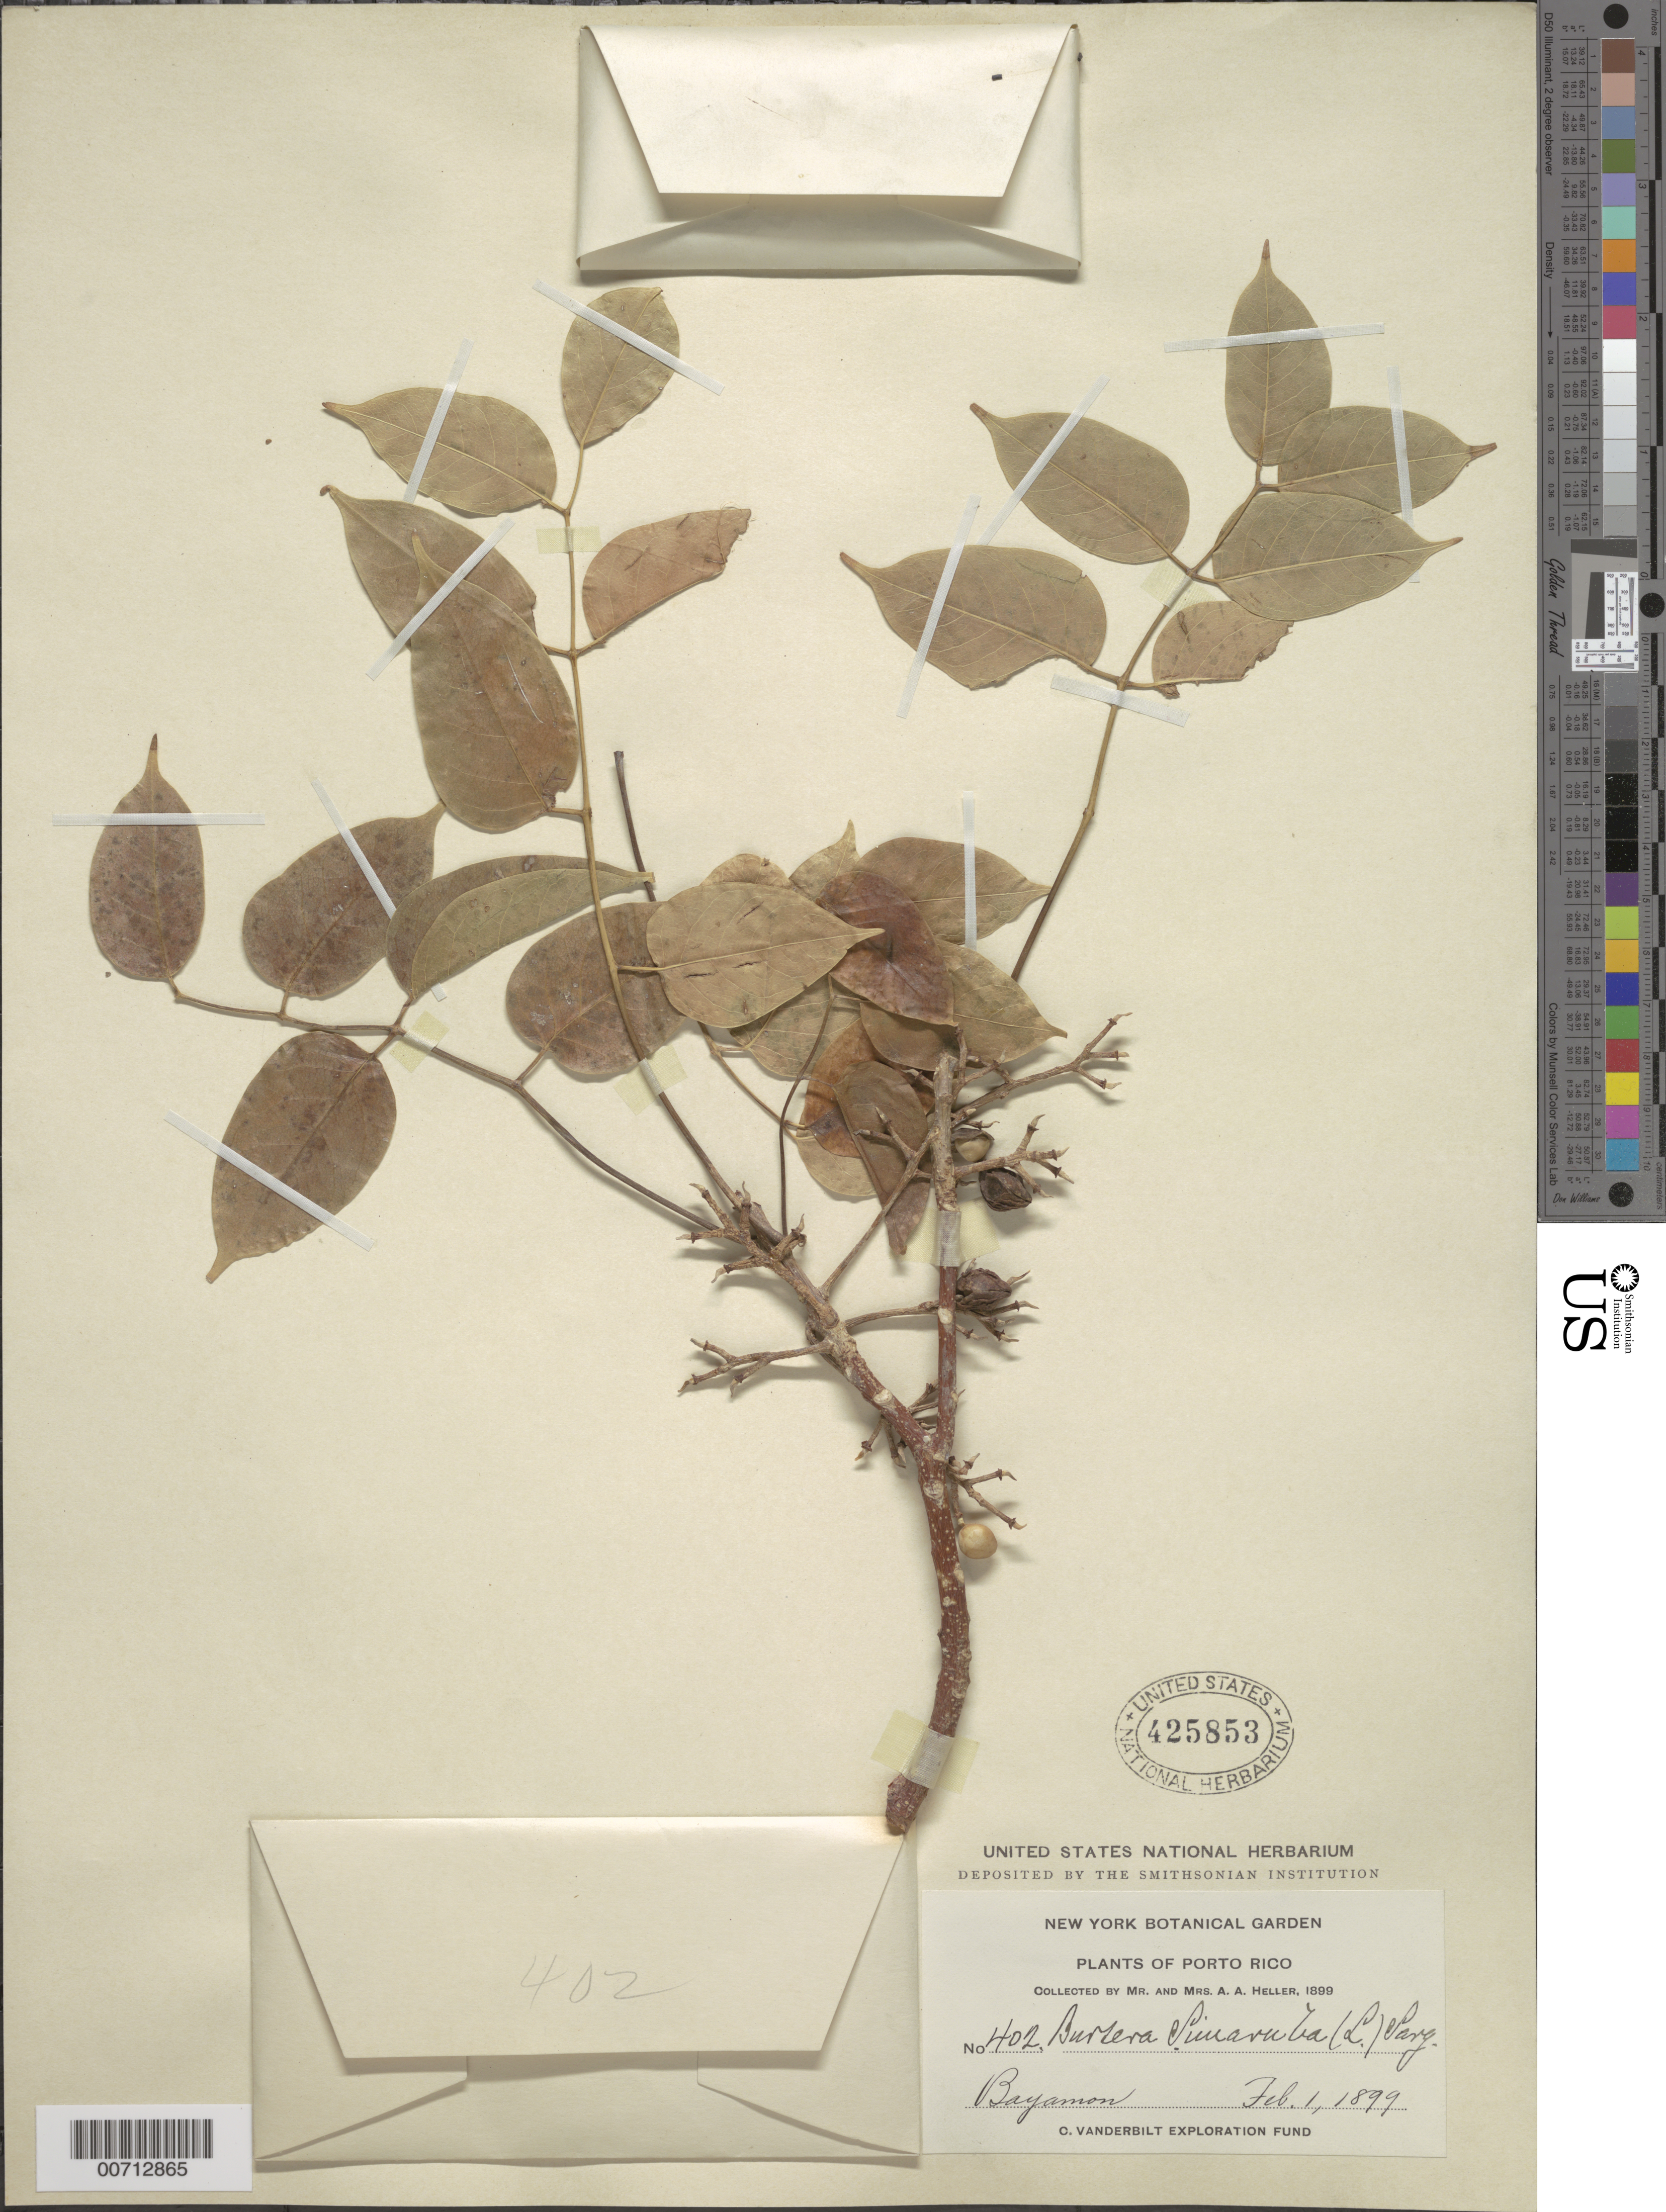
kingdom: Plantae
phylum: Tracheophyta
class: Magnoliopsida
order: Sapindales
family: Burseraceae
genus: Bursera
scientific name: Bursera simaruba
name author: (L.) Sarg.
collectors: A. A. Heller & -- Heller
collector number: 402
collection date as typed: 01 Feb 1899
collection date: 1899-02-01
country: Puerto Rico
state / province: Bayamon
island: Greater Antilles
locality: Bayamon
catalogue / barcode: US 425853